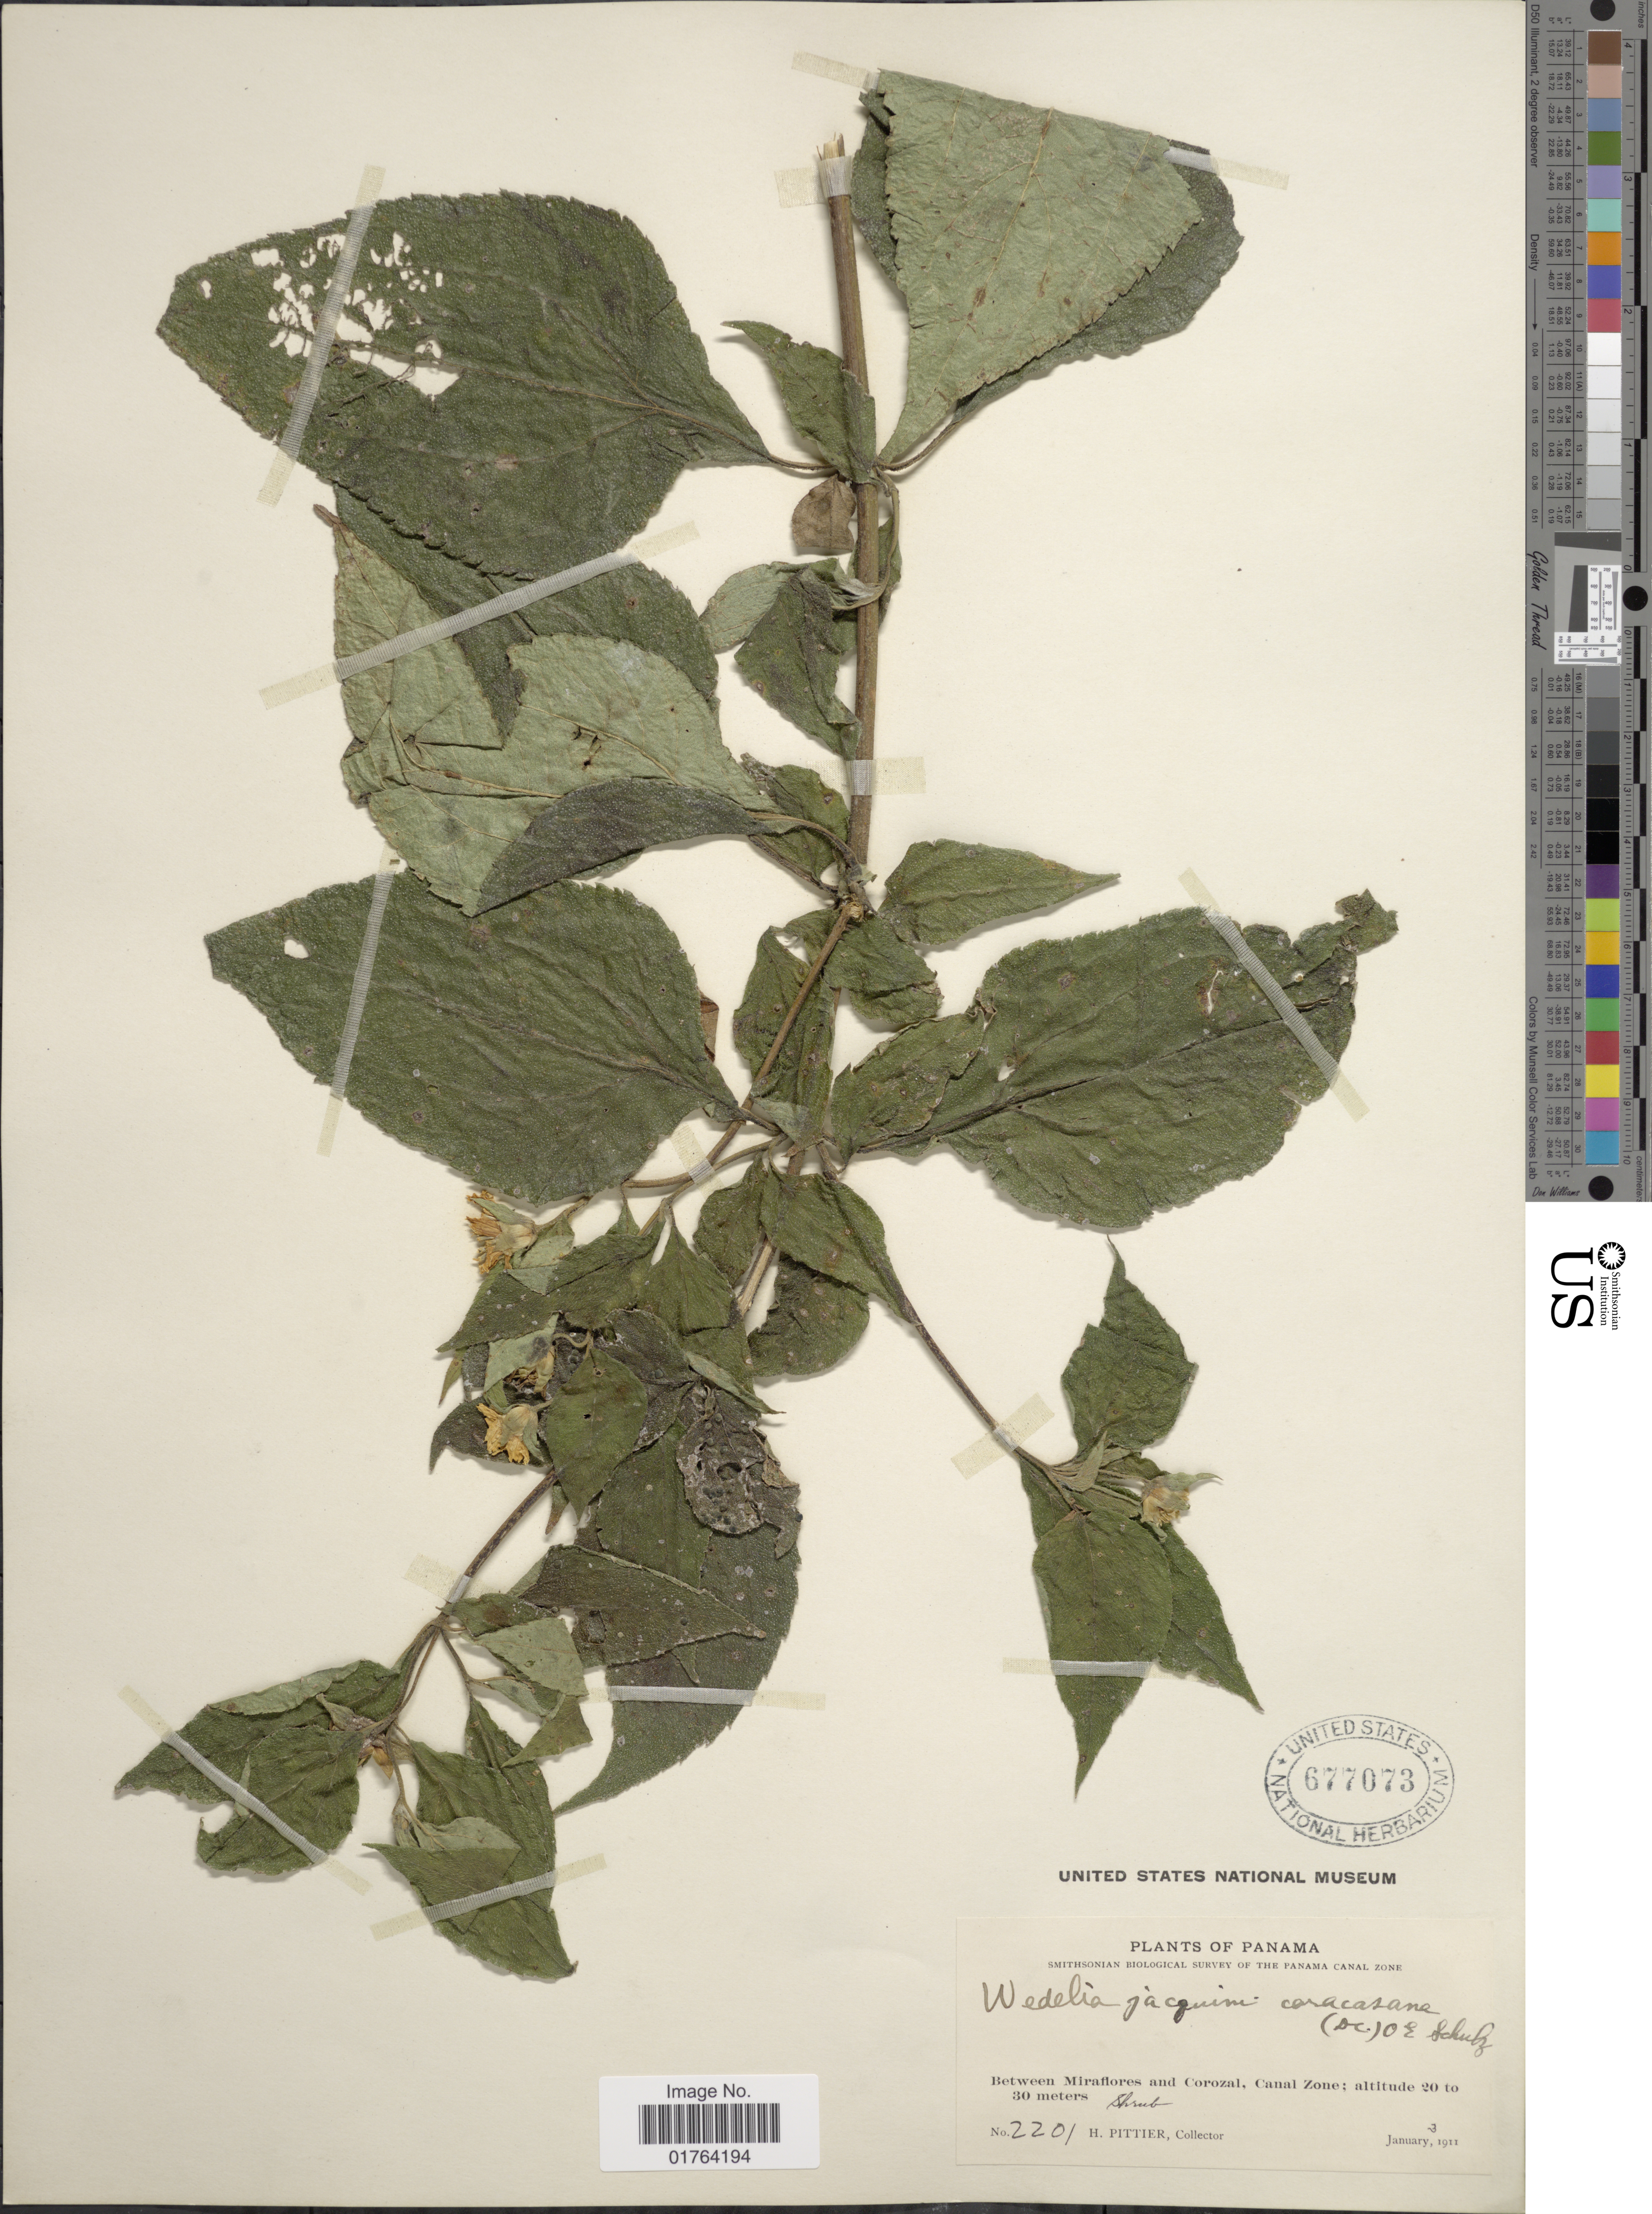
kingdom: Plantae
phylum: Tracheophyta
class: Magnoliopsida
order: Asterales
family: Asteraceae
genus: Wedelia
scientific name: Wedelia calycina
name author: Rich.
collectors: H. F. Pittier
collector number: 2201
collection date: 1911-01-03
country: Panama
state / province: Panamá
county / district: Canal Zone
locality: Between Miraflores and Corozal, Canal Zone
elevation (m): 20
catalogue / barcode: US 677073